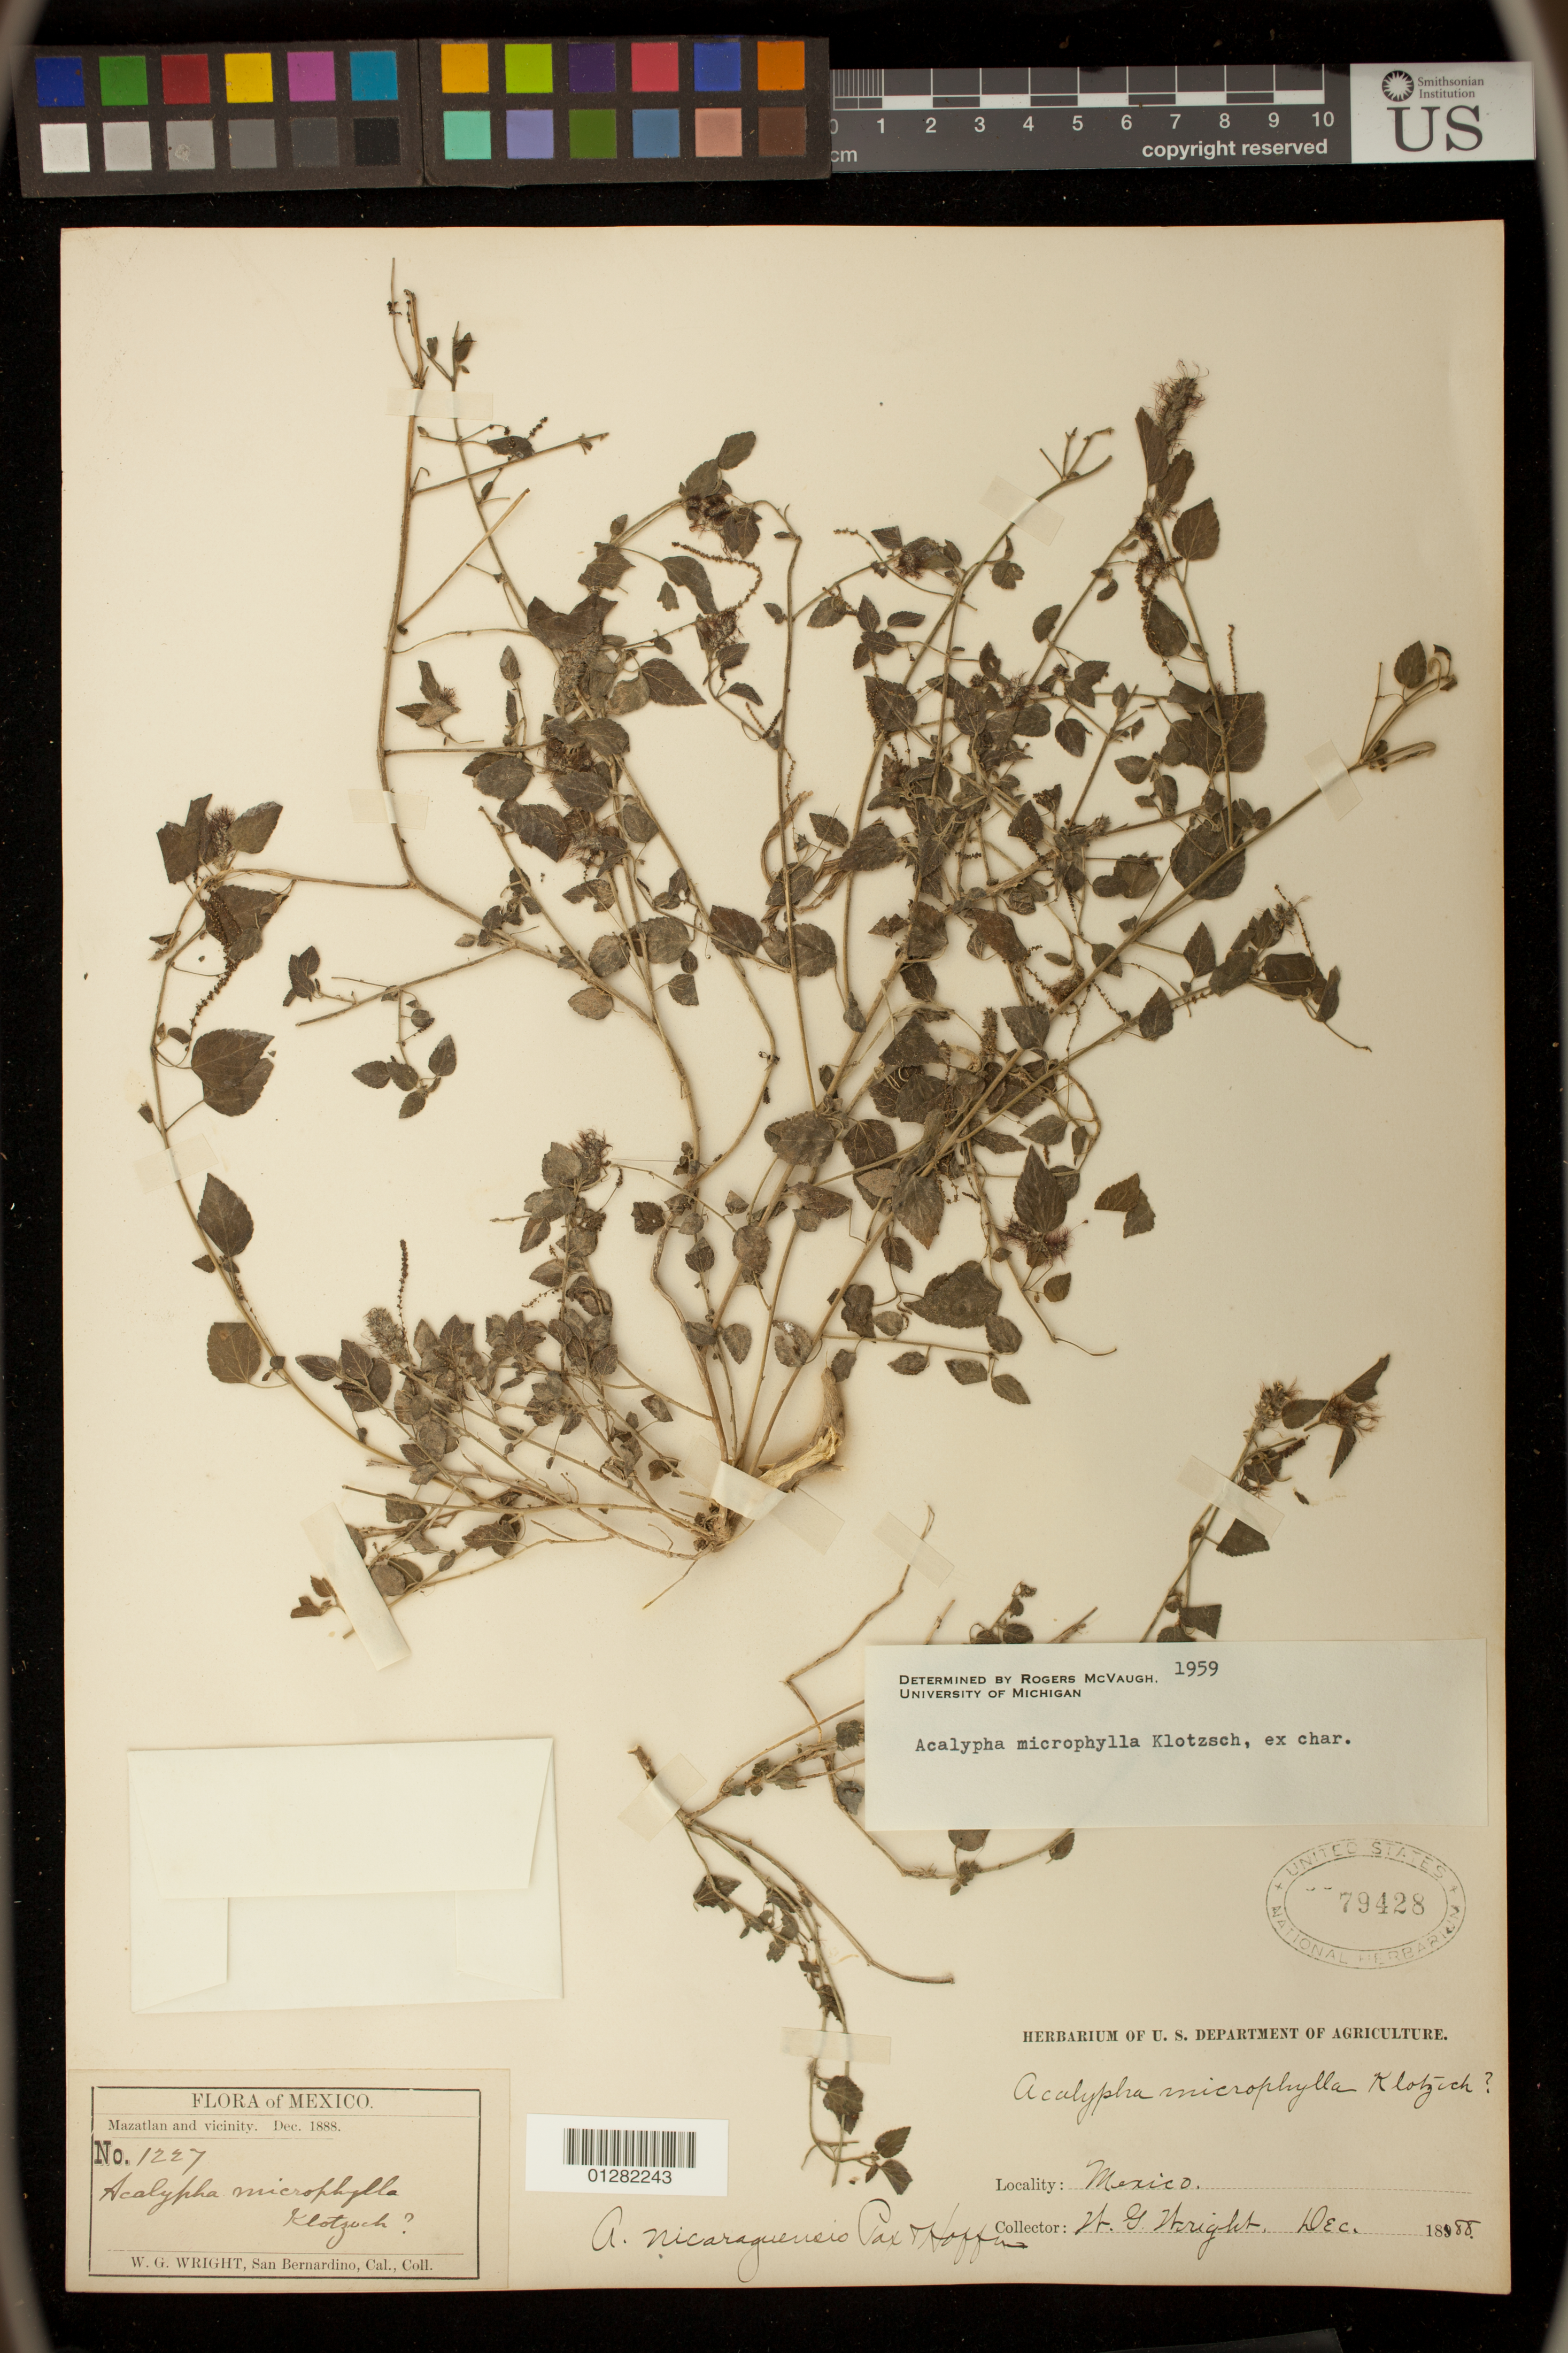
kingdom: Plantae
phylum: Tracheophyta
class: Magnoliopsida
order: Malpighiales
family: Euphorbiaceae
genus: Acalypha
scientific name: Acalypha microphylla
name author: Klotzsch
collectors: P. C. Standley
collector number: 1227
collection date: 1888-12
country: Mexico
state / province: Sinaloa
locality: Mazatlan and vicinity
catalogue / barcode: US 79428